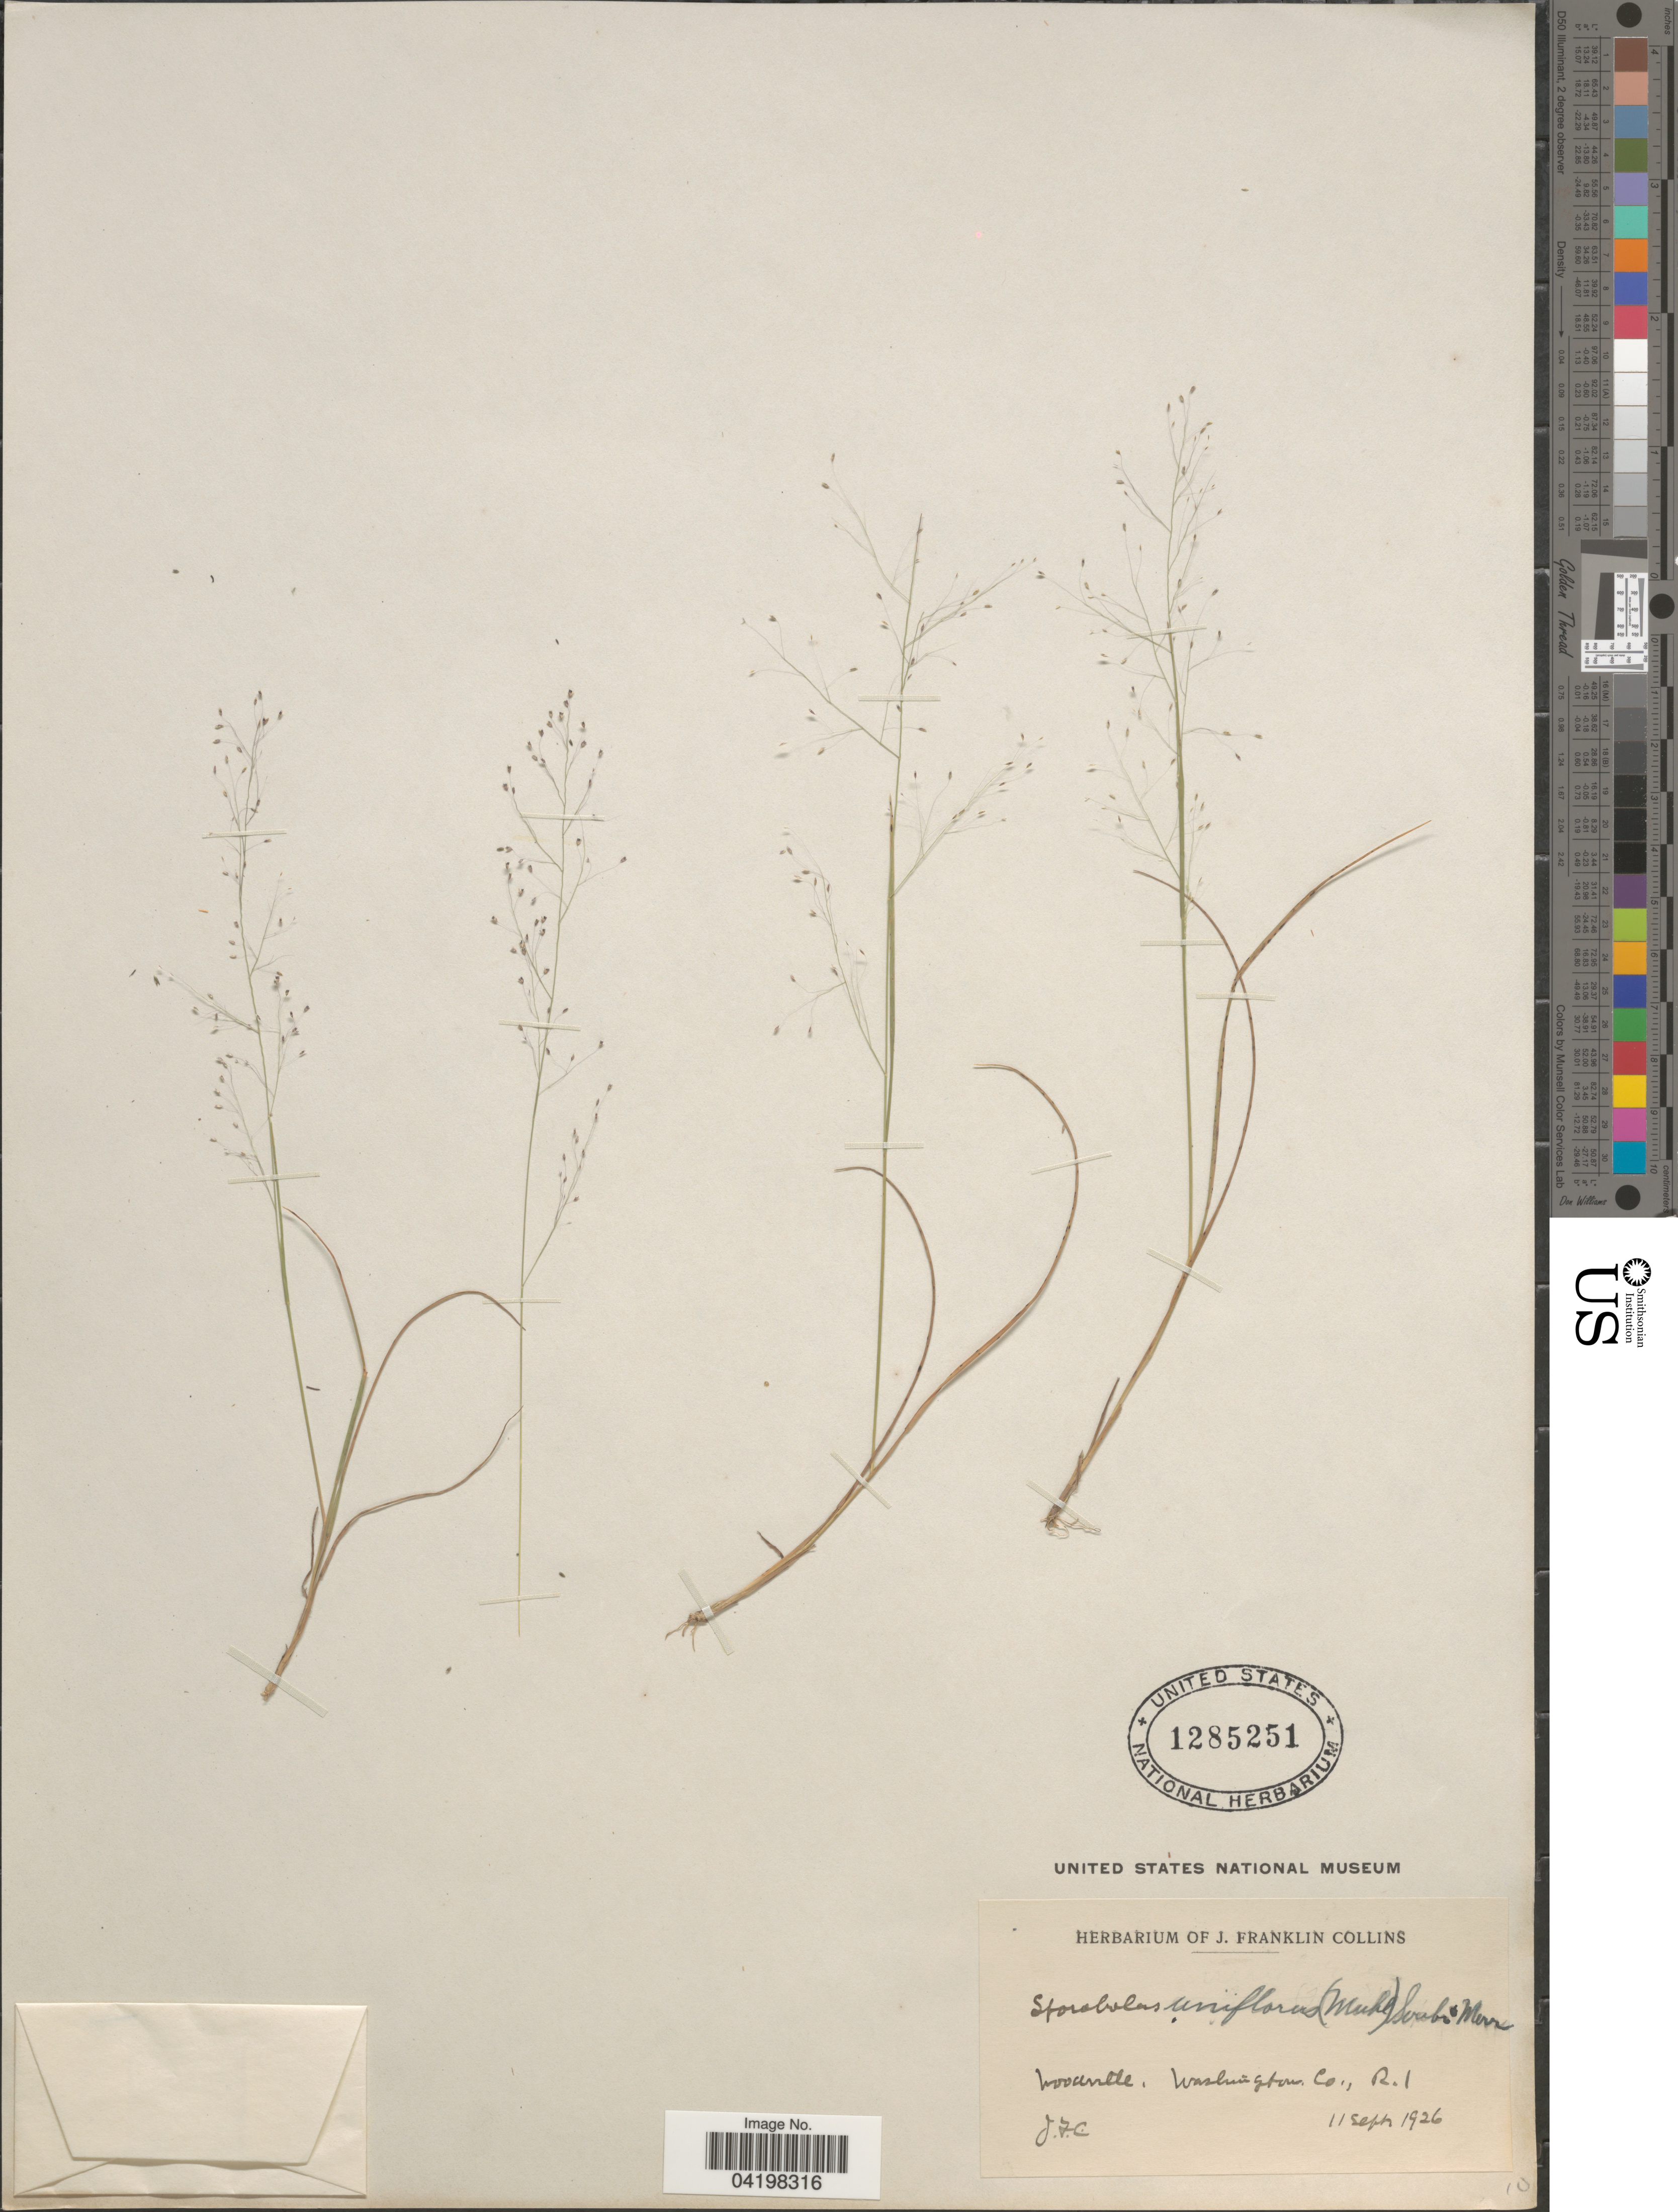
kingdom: Plantae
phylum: Tracheophyta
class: Liliopsida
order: Poales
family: Poaceae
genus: Muhlenbergia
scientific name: Muhlenbergia uniflora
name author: (Muhl.) Fernald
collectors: J. Collins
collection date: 1926-09-11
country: United States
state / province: Rhode Island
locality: Woodville, Washington Co.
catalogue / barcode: US 1285251